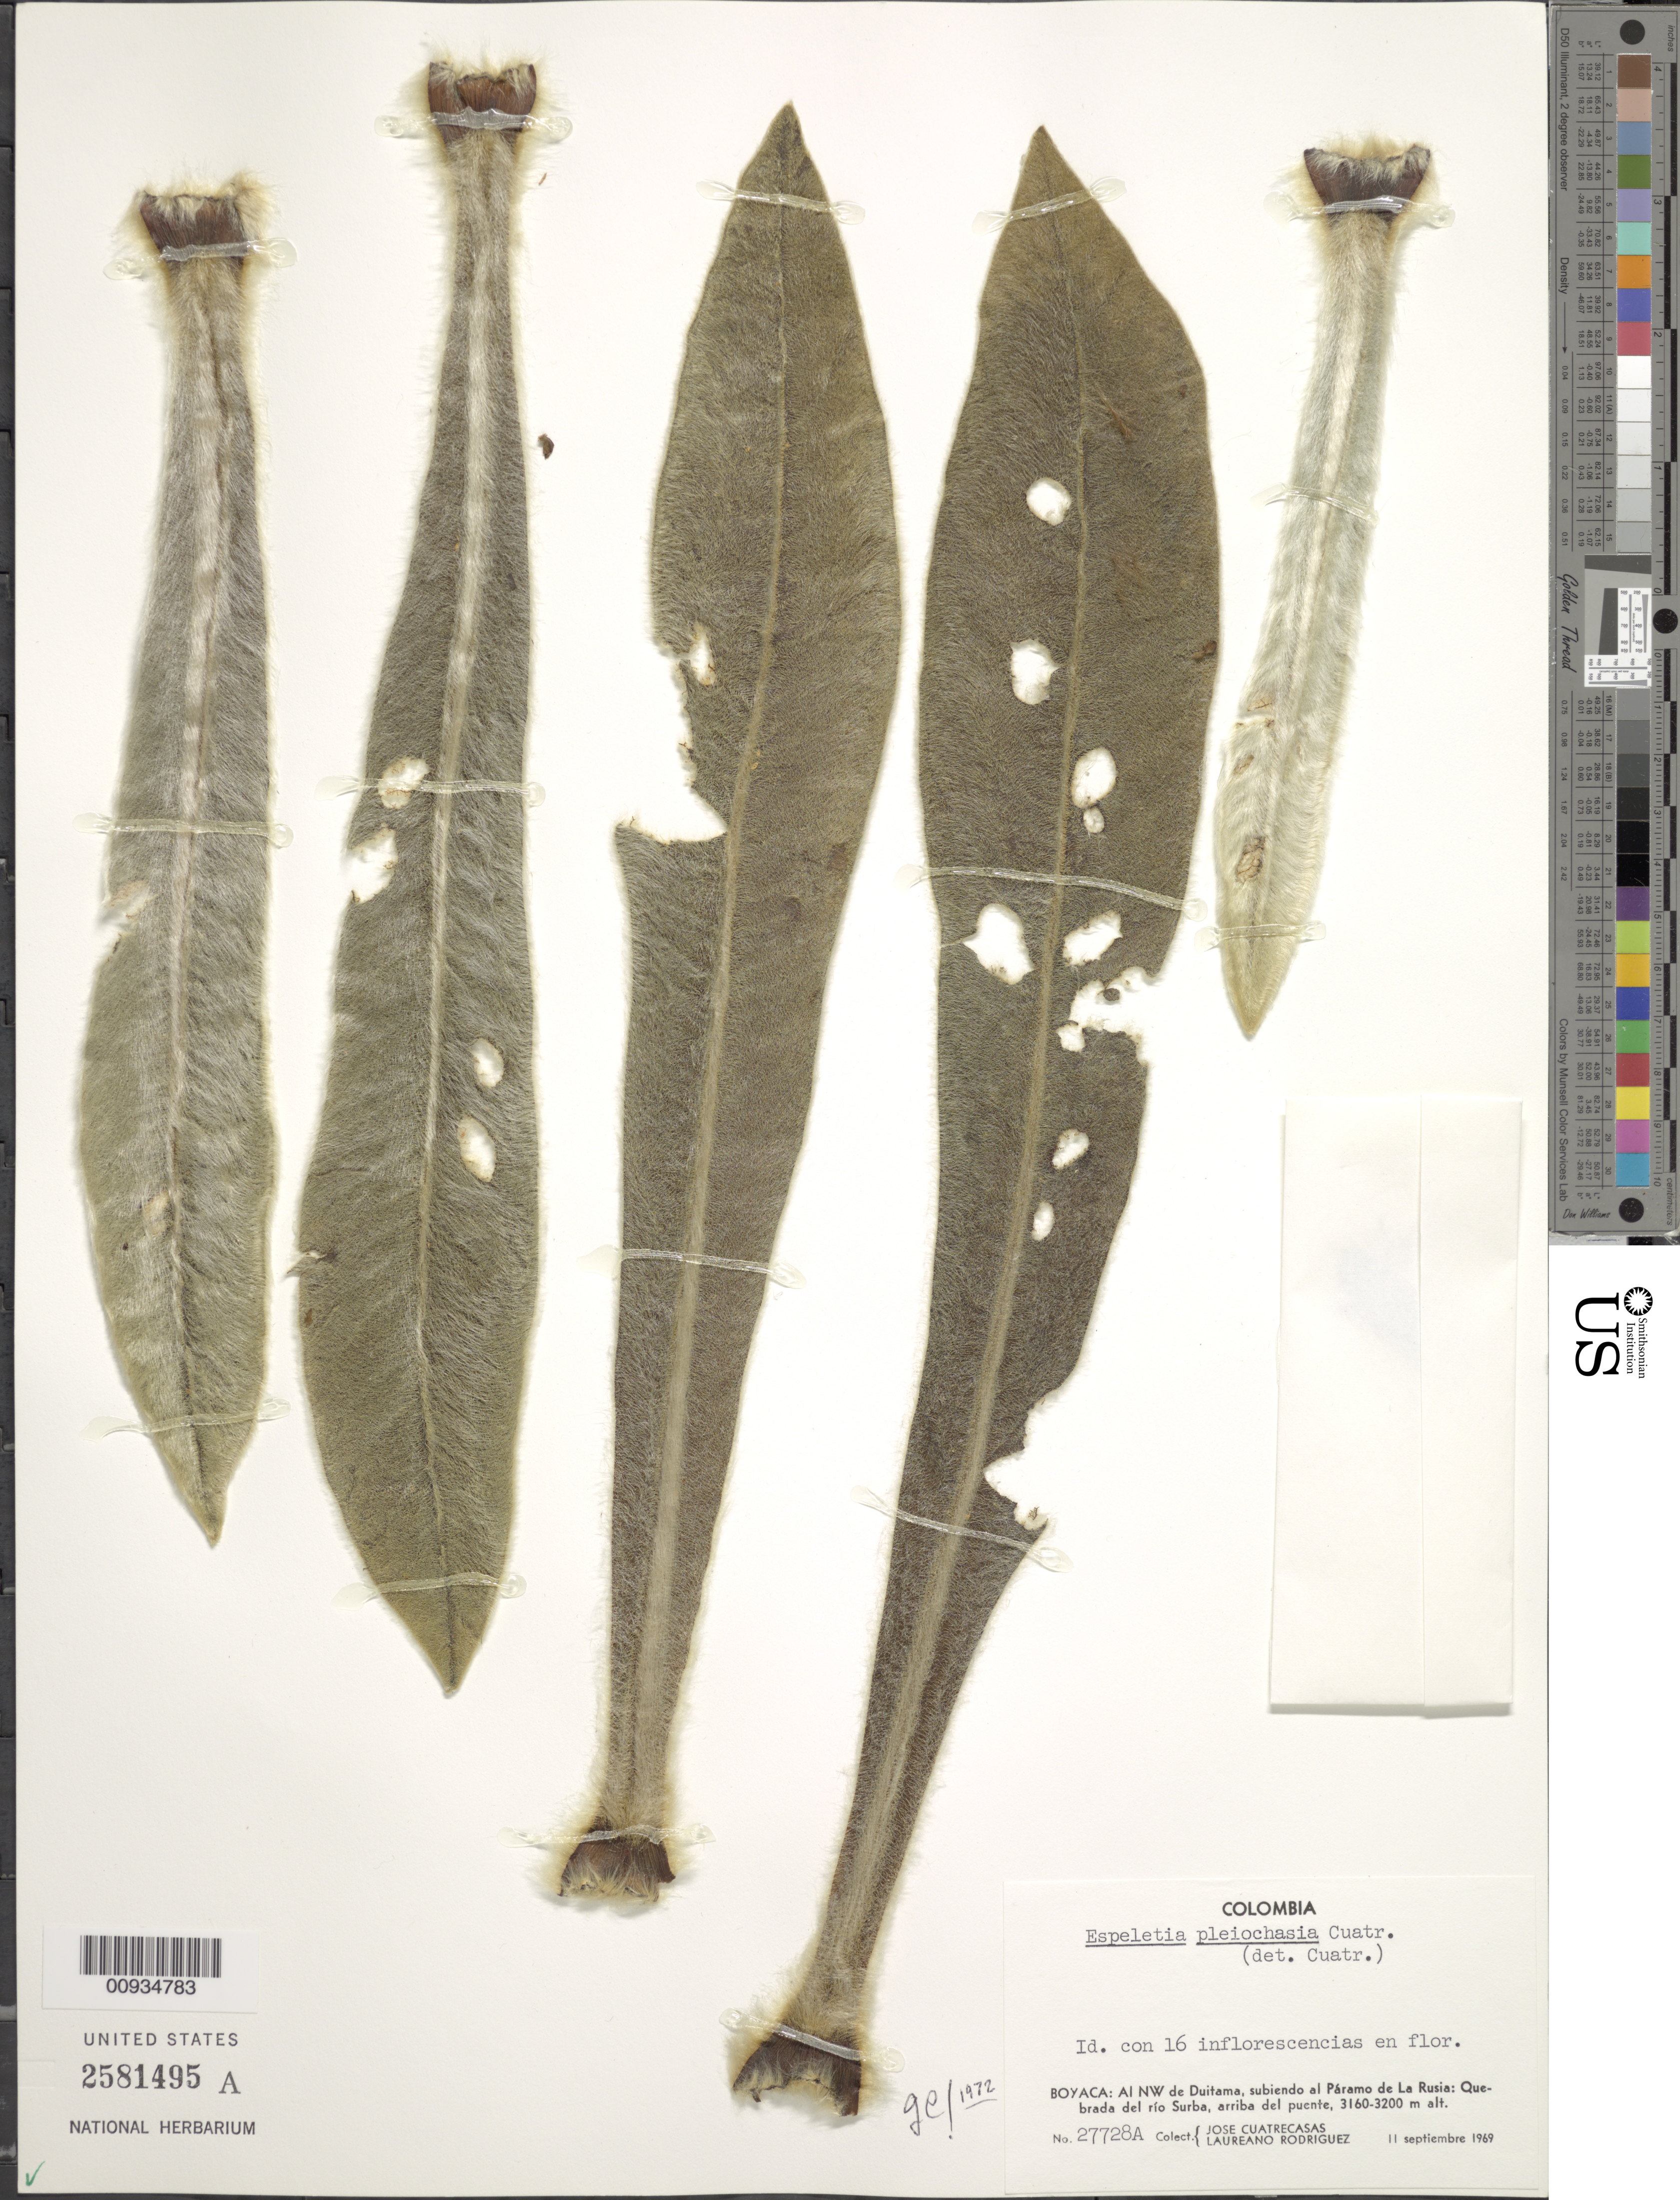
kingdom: Plantae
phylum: Tracheophyta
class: Magnoliopsida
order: Asterales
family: Asteraceae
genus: Espeletiopsis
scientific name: Espeletiopsis pleiochasia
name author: (Cuatrec.) Cuatrec.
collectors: J. Cuatrecasas & L. Rodriguez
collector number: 27728A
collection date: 1969-09-11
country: Colombia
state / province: Boyacá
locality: Al NW de Duitama, subiendo al Paramo de La Rusia, Quebrada del rio Surba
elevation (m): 3160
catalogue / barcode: US 2581495A